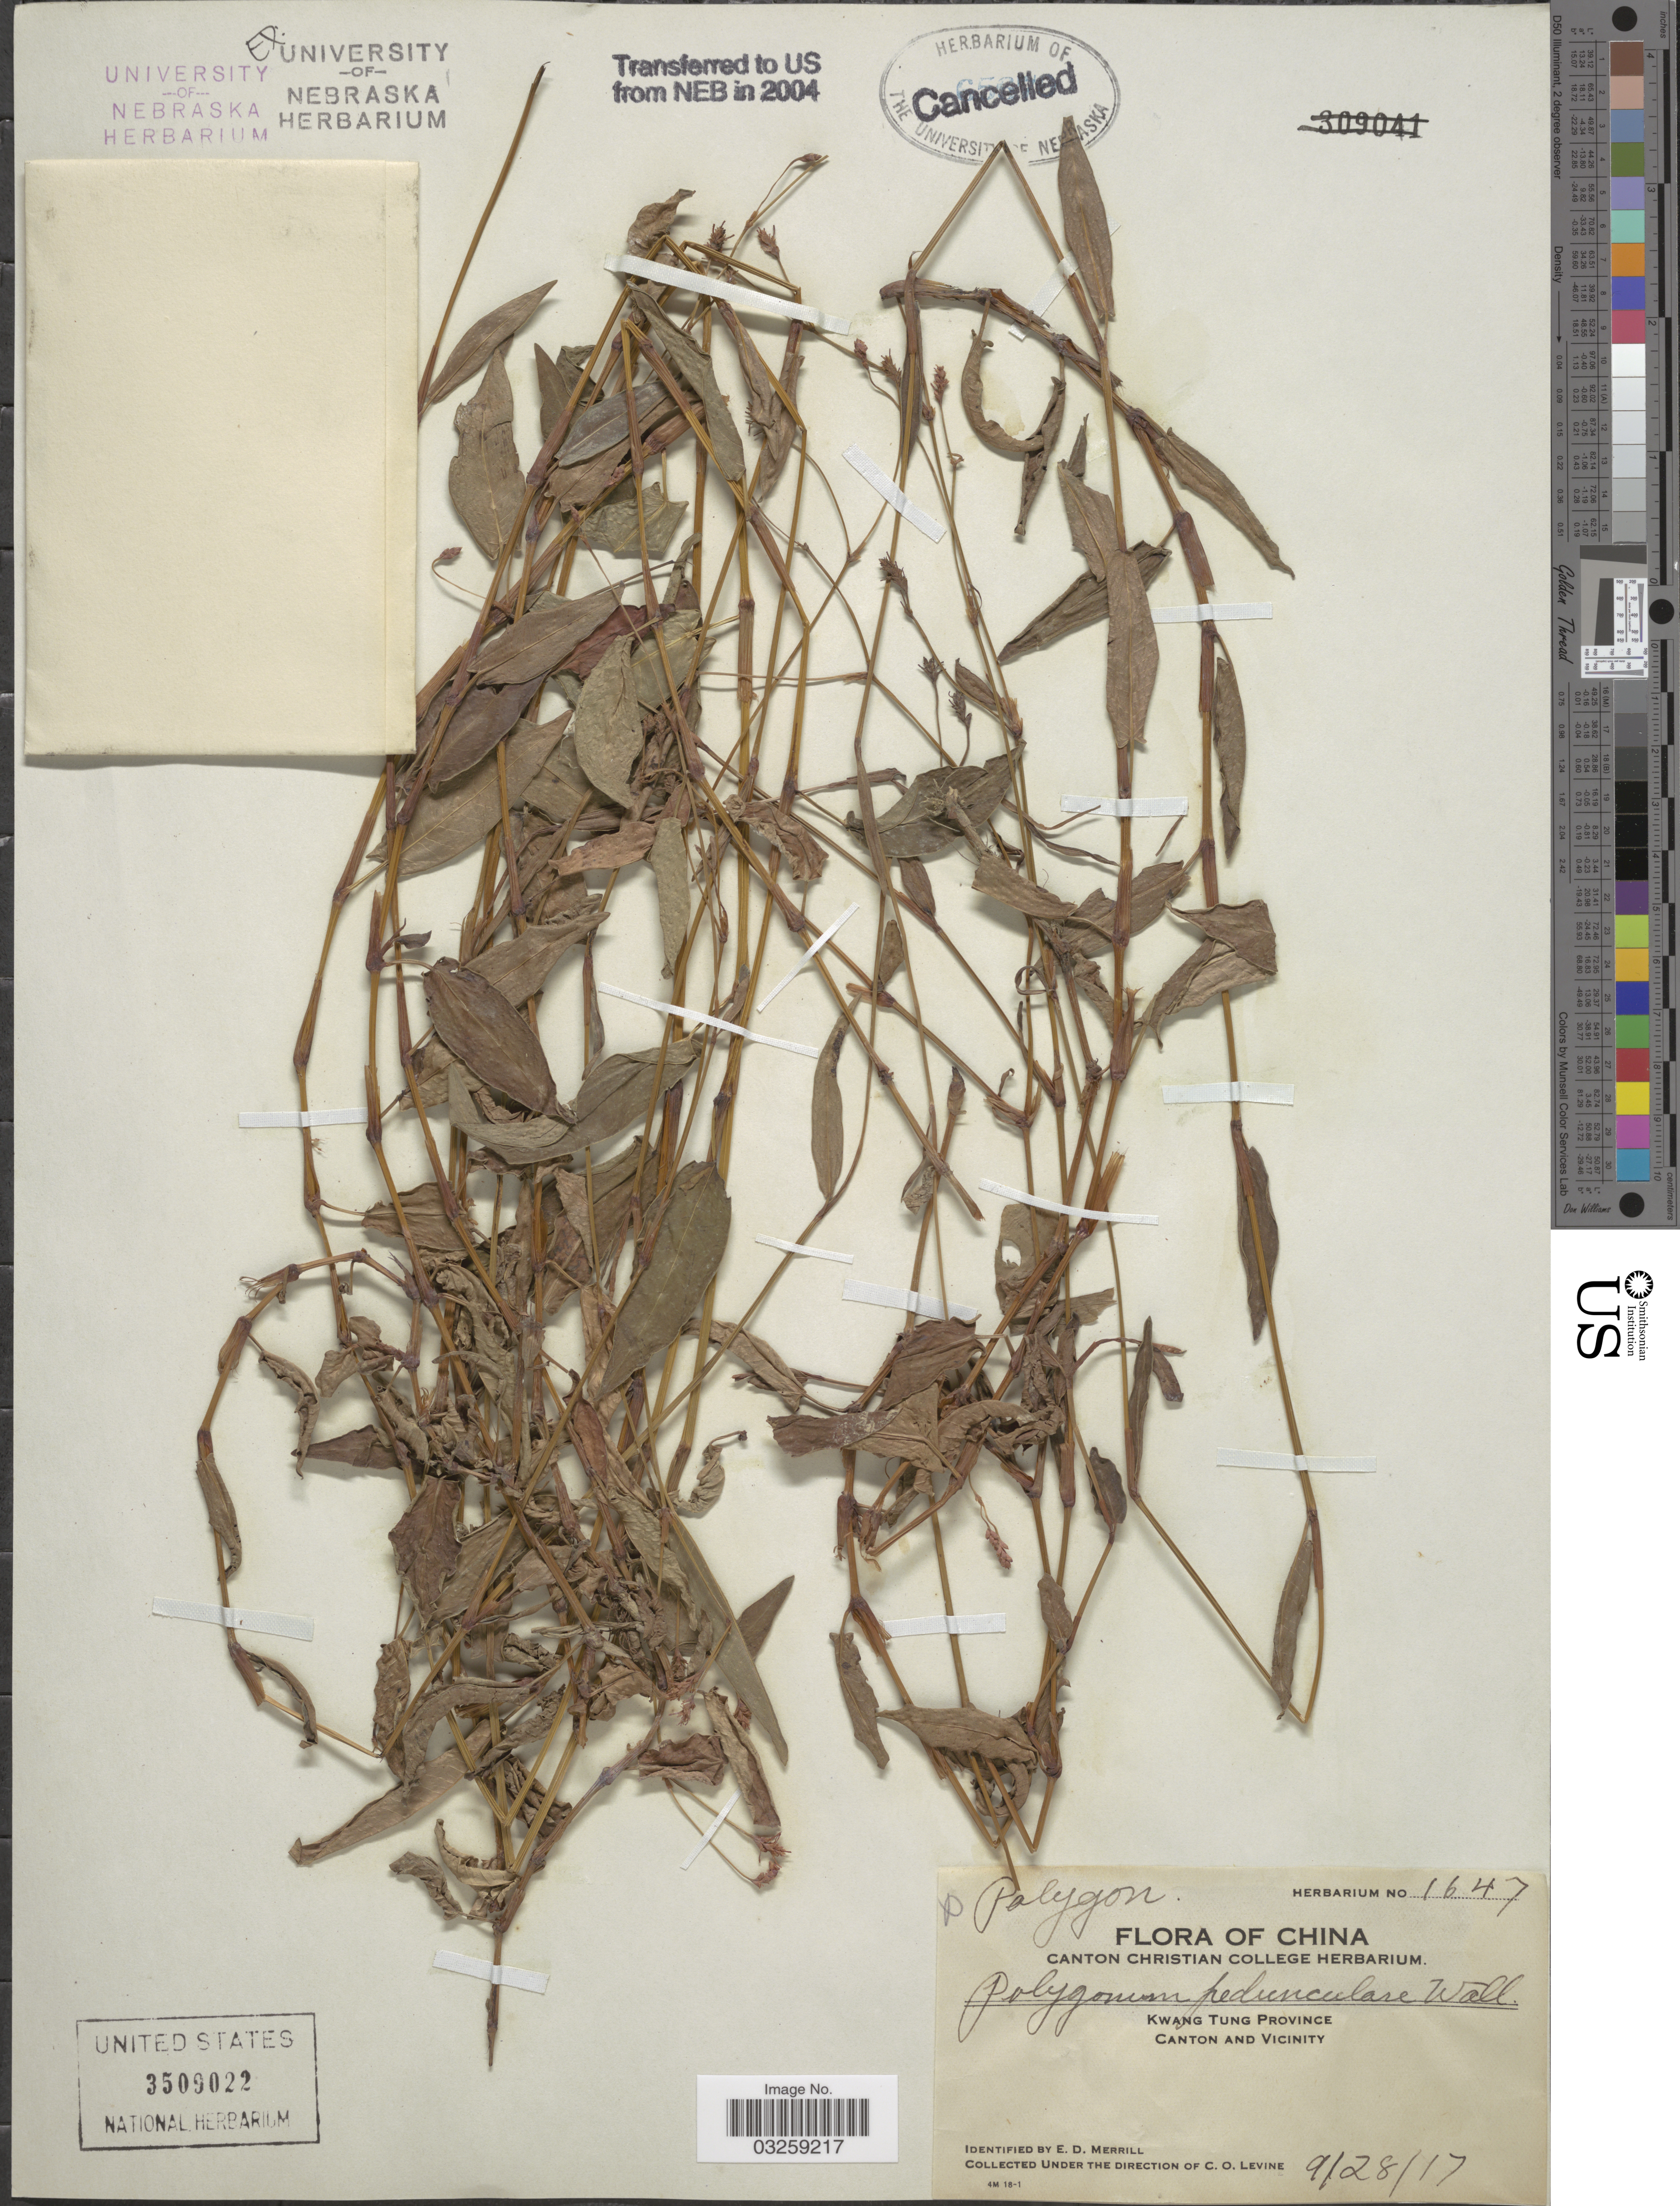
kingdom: Plantae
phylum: Tracheophyta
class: Magnoliopsida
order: Caryophyllales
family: Polygonaceae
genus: Polygonum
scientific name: Polygonum pedunculare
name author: Wall. ex Meisn.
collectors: C. O. Levine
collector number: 1647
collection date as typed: Transcribed d/m/y: 28/9/17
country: China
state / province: Guangdong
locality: Kwang Tung Province. Canton and Vicinity.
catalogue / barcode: US 3509022